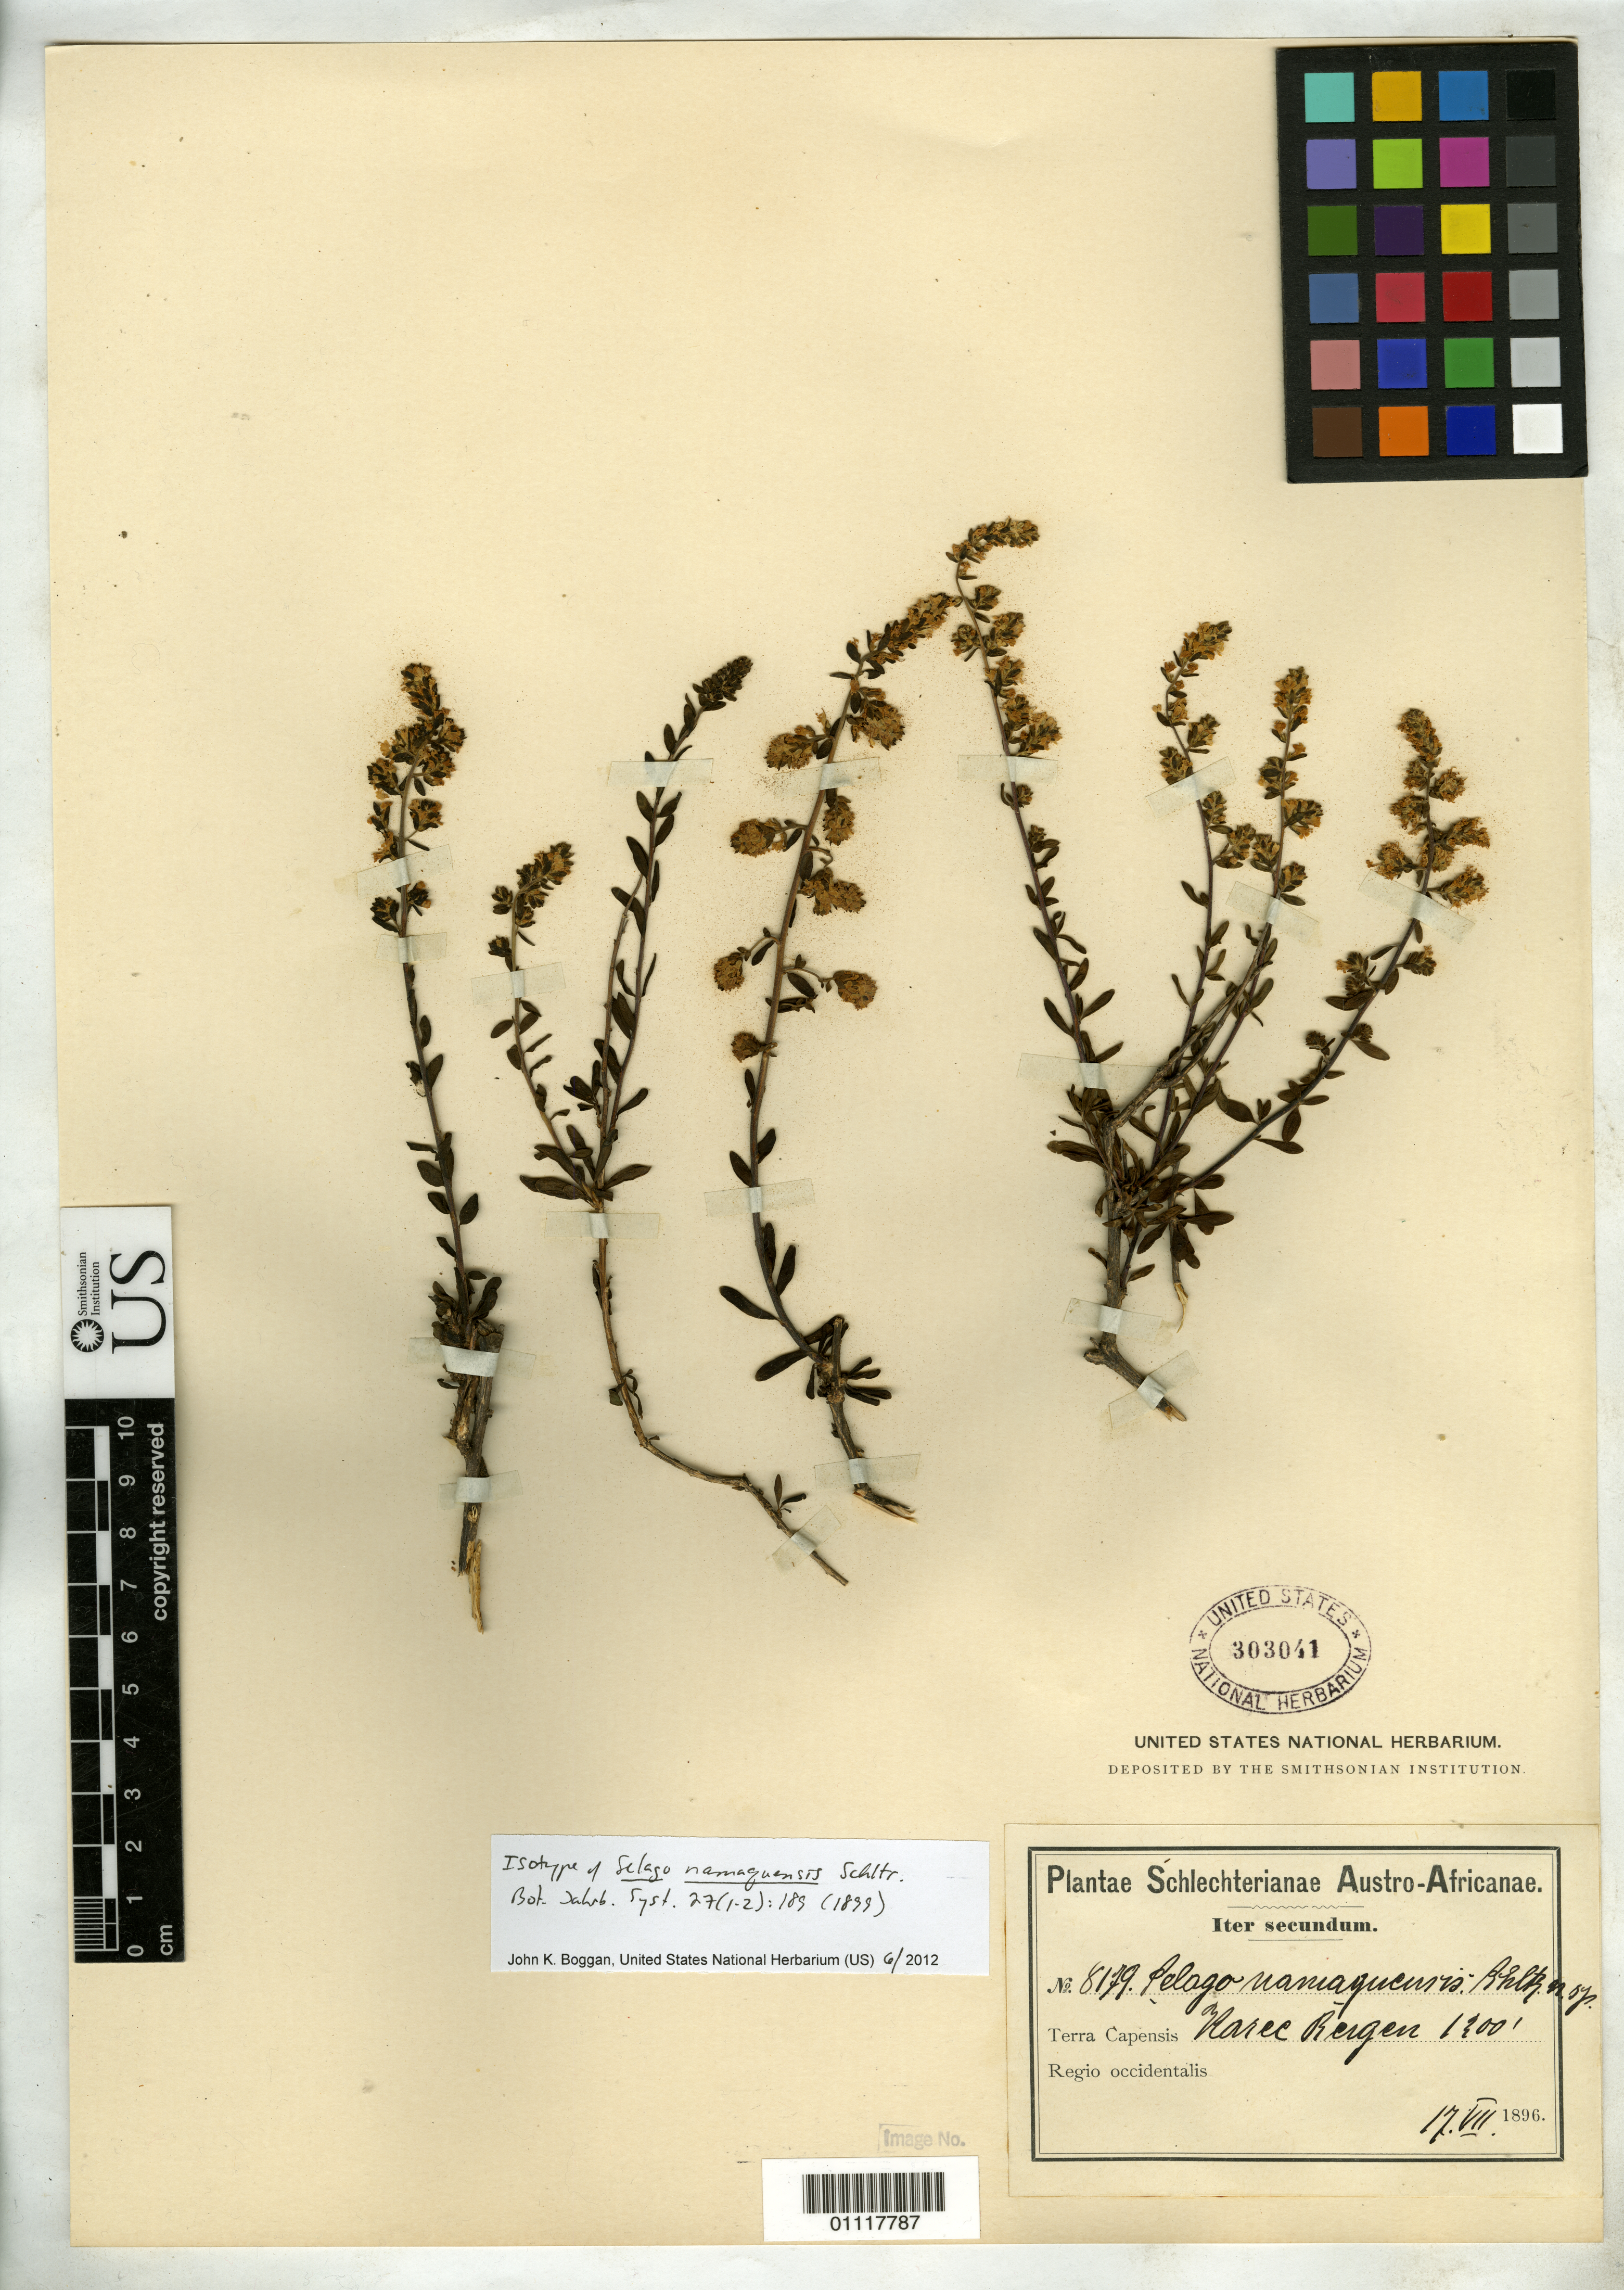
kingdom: Plantae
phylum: Tracheophyta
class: Magnoliopsida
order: Lamiales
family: Scrophulariaceae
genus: Selago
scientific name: Selago namaquensis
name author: Schltr.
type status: Isotype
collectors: F. R. R. Schlechter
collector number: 8179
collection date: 1896-07-17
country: South Africa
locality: Karee Bergen, Terra Capensis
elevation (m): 366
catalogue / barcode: US 303041